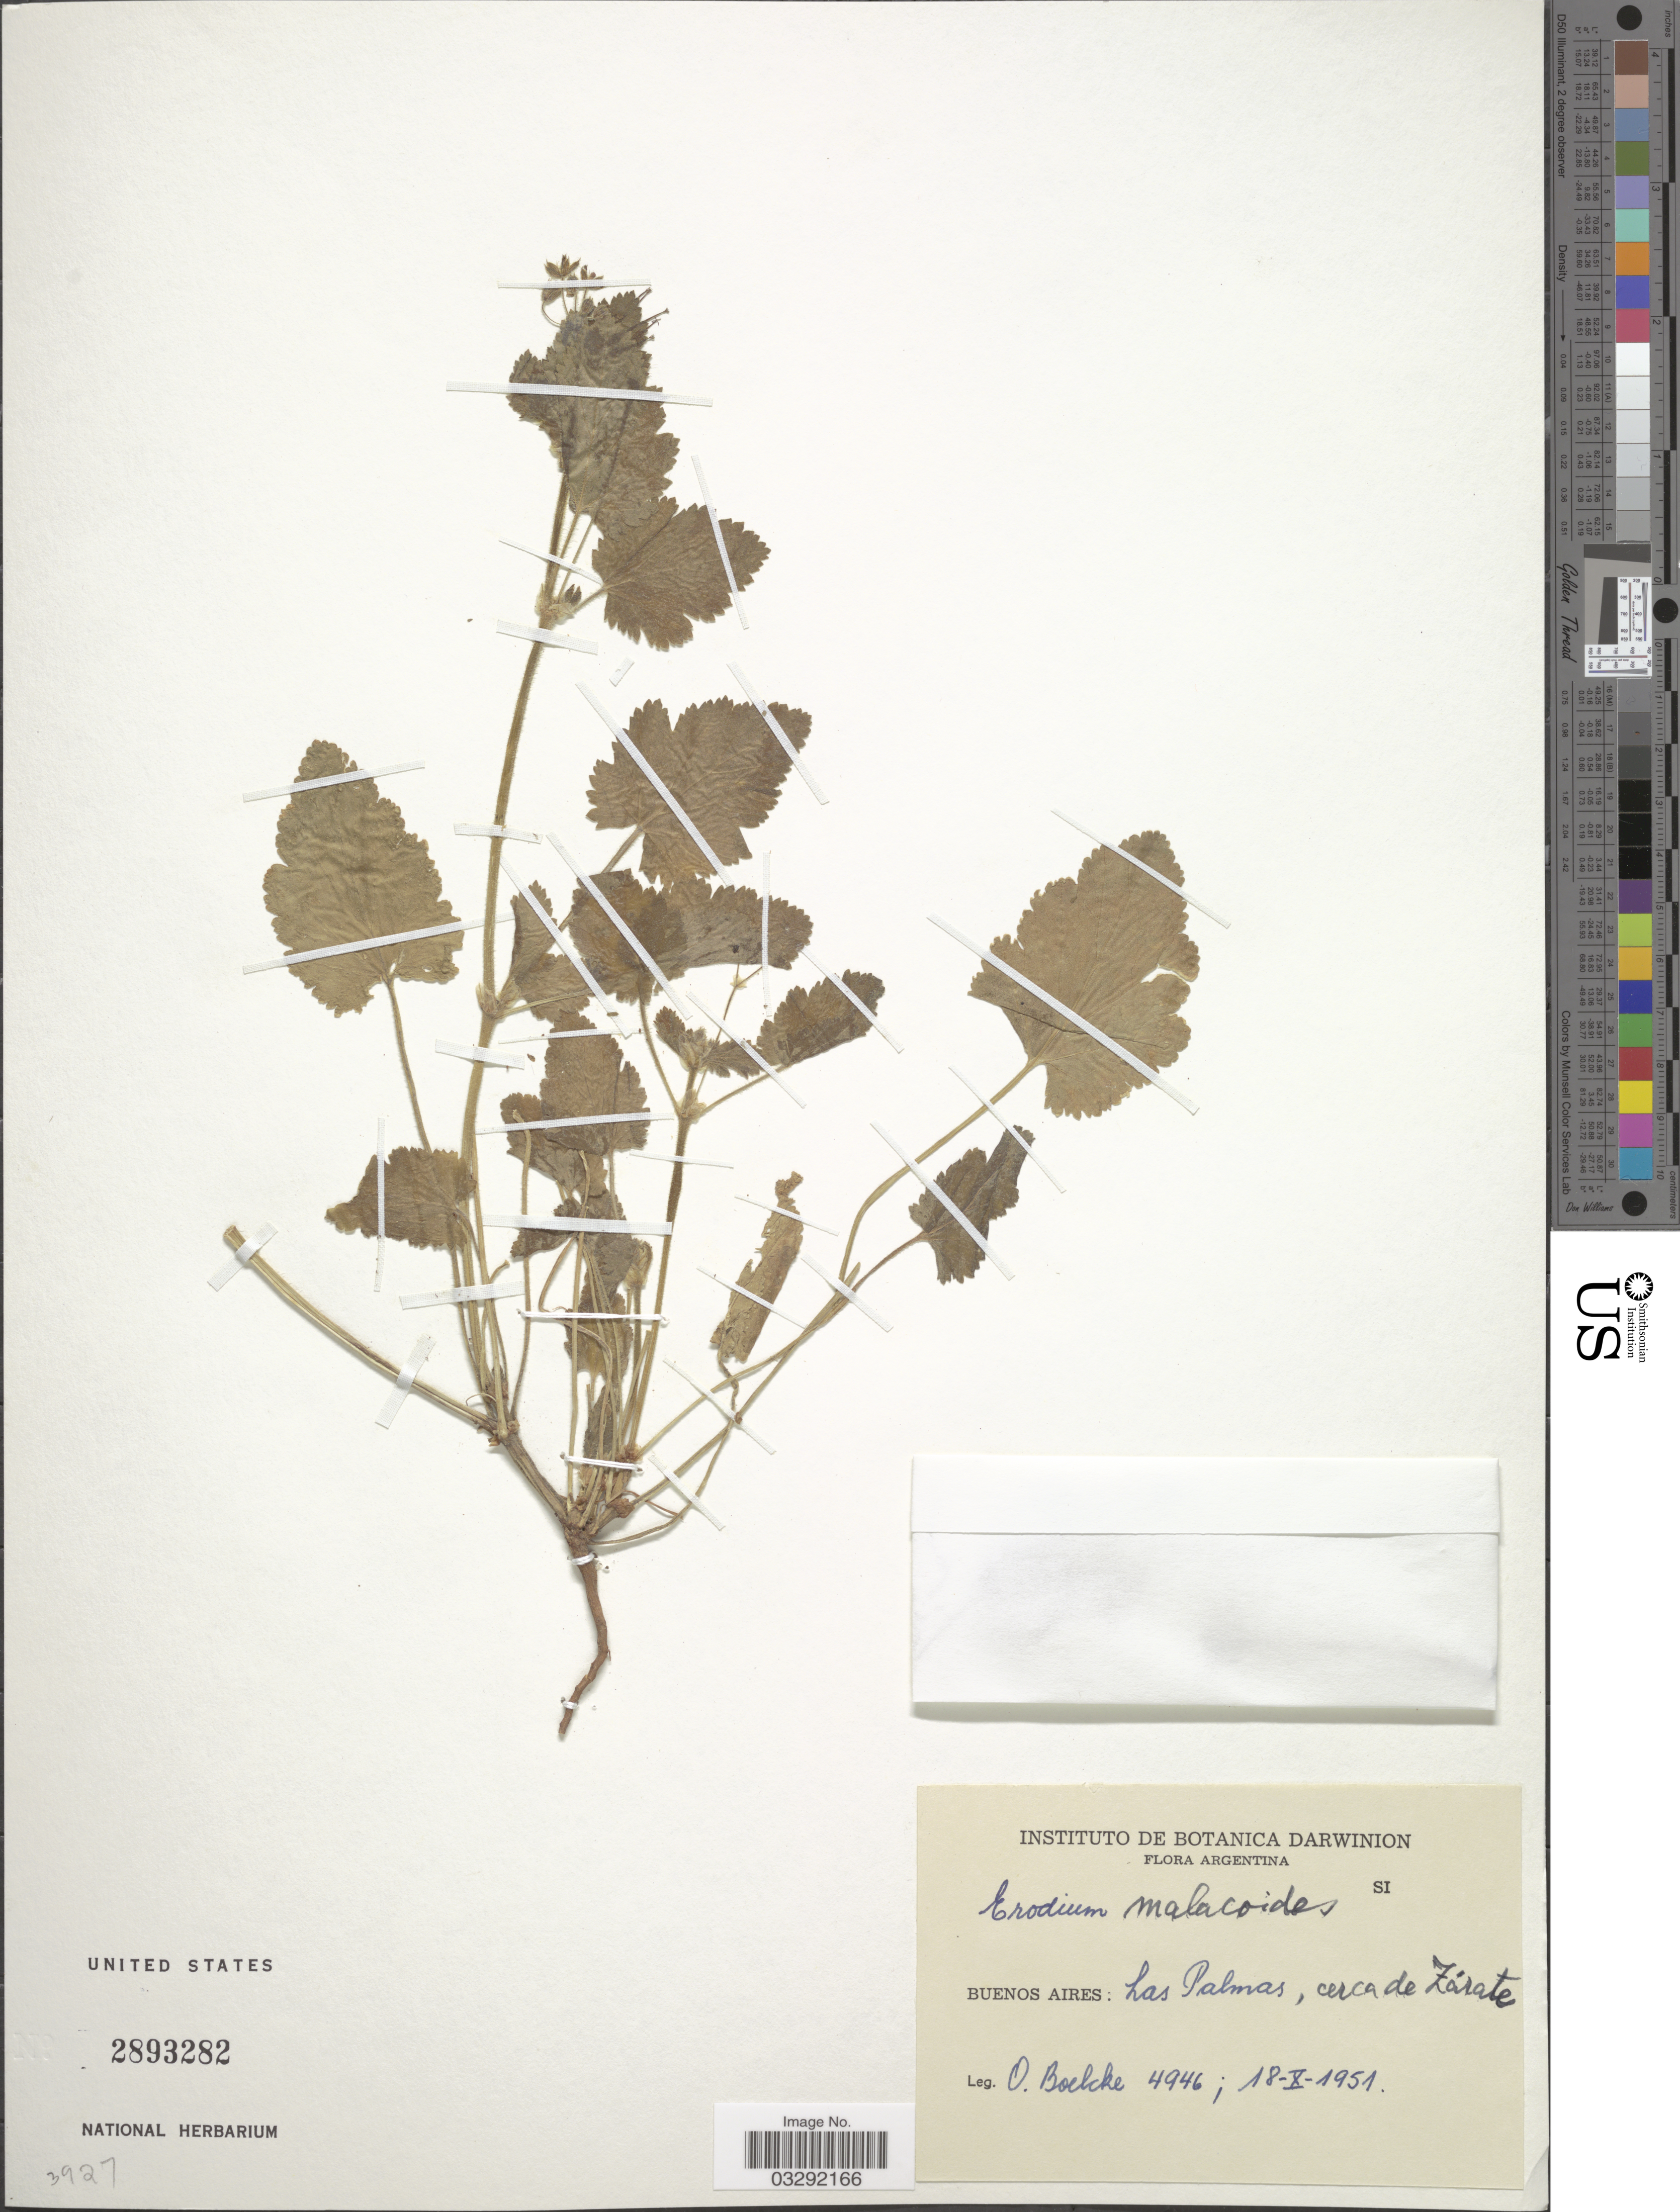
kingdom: Plantae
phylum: Tracheophyta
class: Magnoliopsida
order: Geraniales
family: Geraniaceae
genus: Erodium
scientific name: Erodium malacoides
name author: (L.) L'Hér.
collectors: O. Boelcke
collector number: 4946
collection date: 1951-10-18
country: Argentina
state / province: Buenos Aires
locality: Las Palmas, cerca de Zárate.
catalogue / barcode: US 2893282